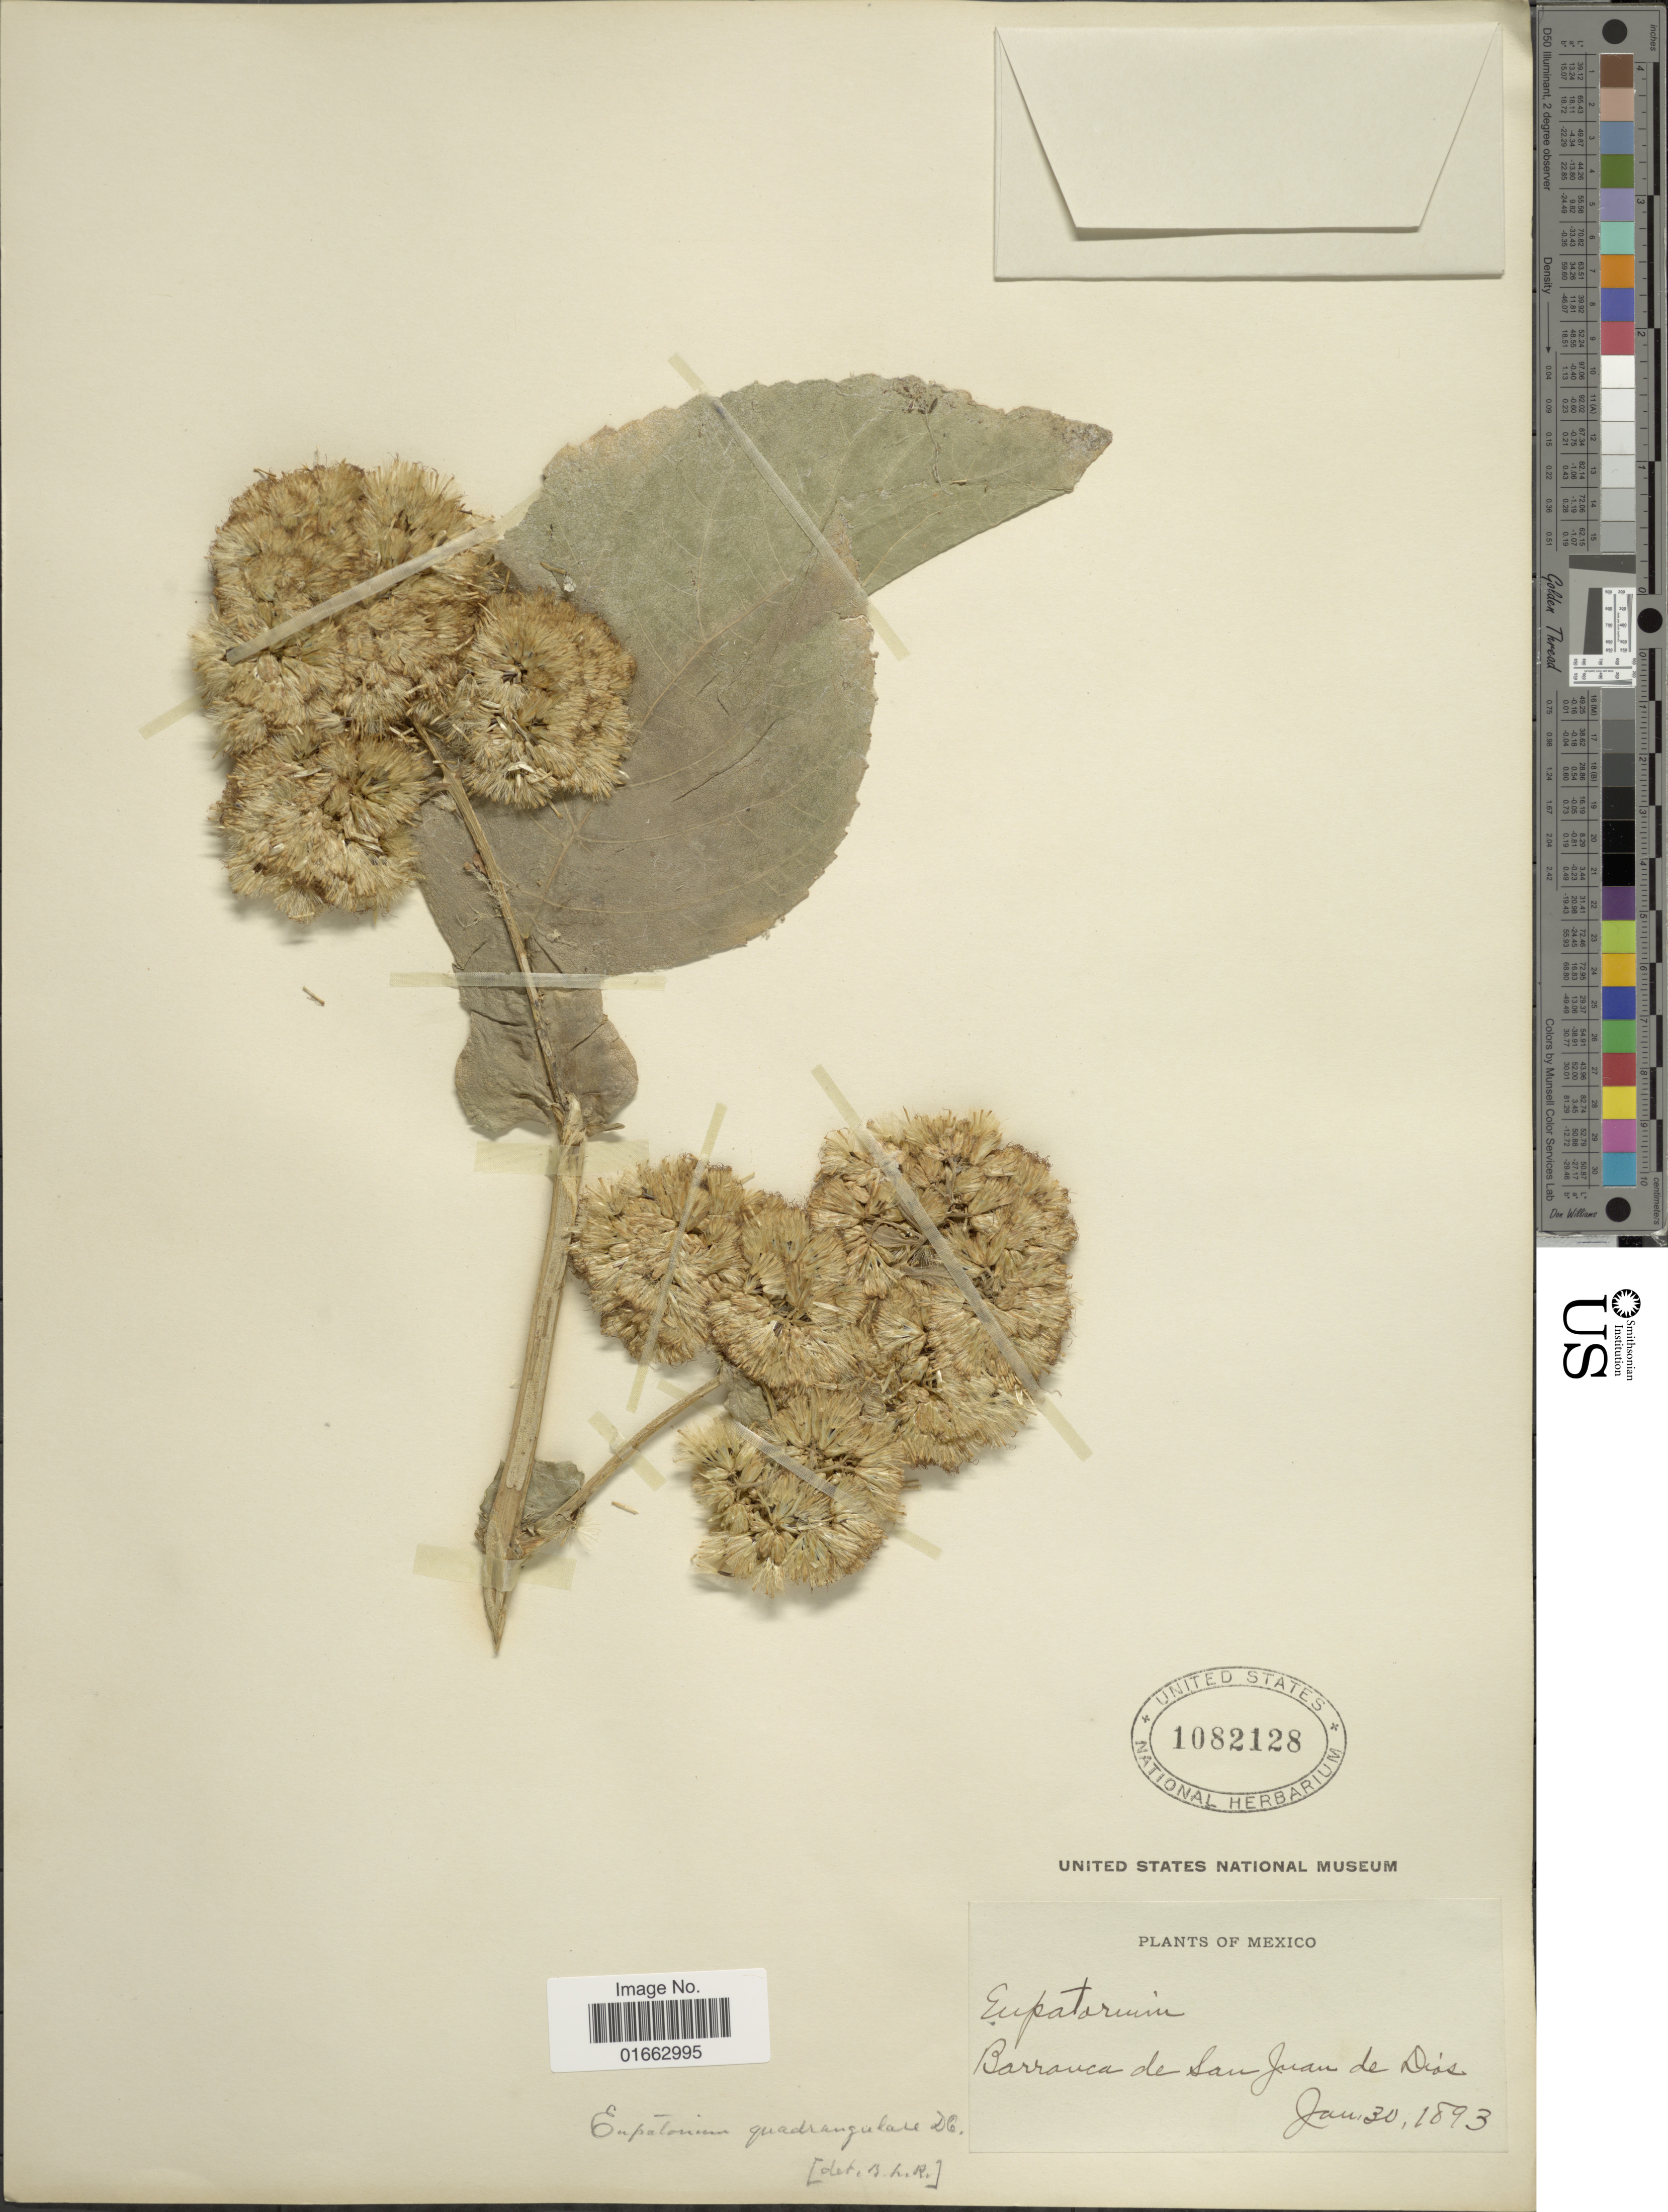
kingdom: Plantae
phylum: Tracheophyta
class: Magnoliopsida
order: Asterales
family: Asteraceae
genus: Critonia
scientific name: Critonia quadrangularis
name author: (DC.) R.M. King & H. Rob.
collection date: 1893-01-30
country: Mexico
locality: Barranca de San Juan de Dios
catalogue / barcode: US 1082128